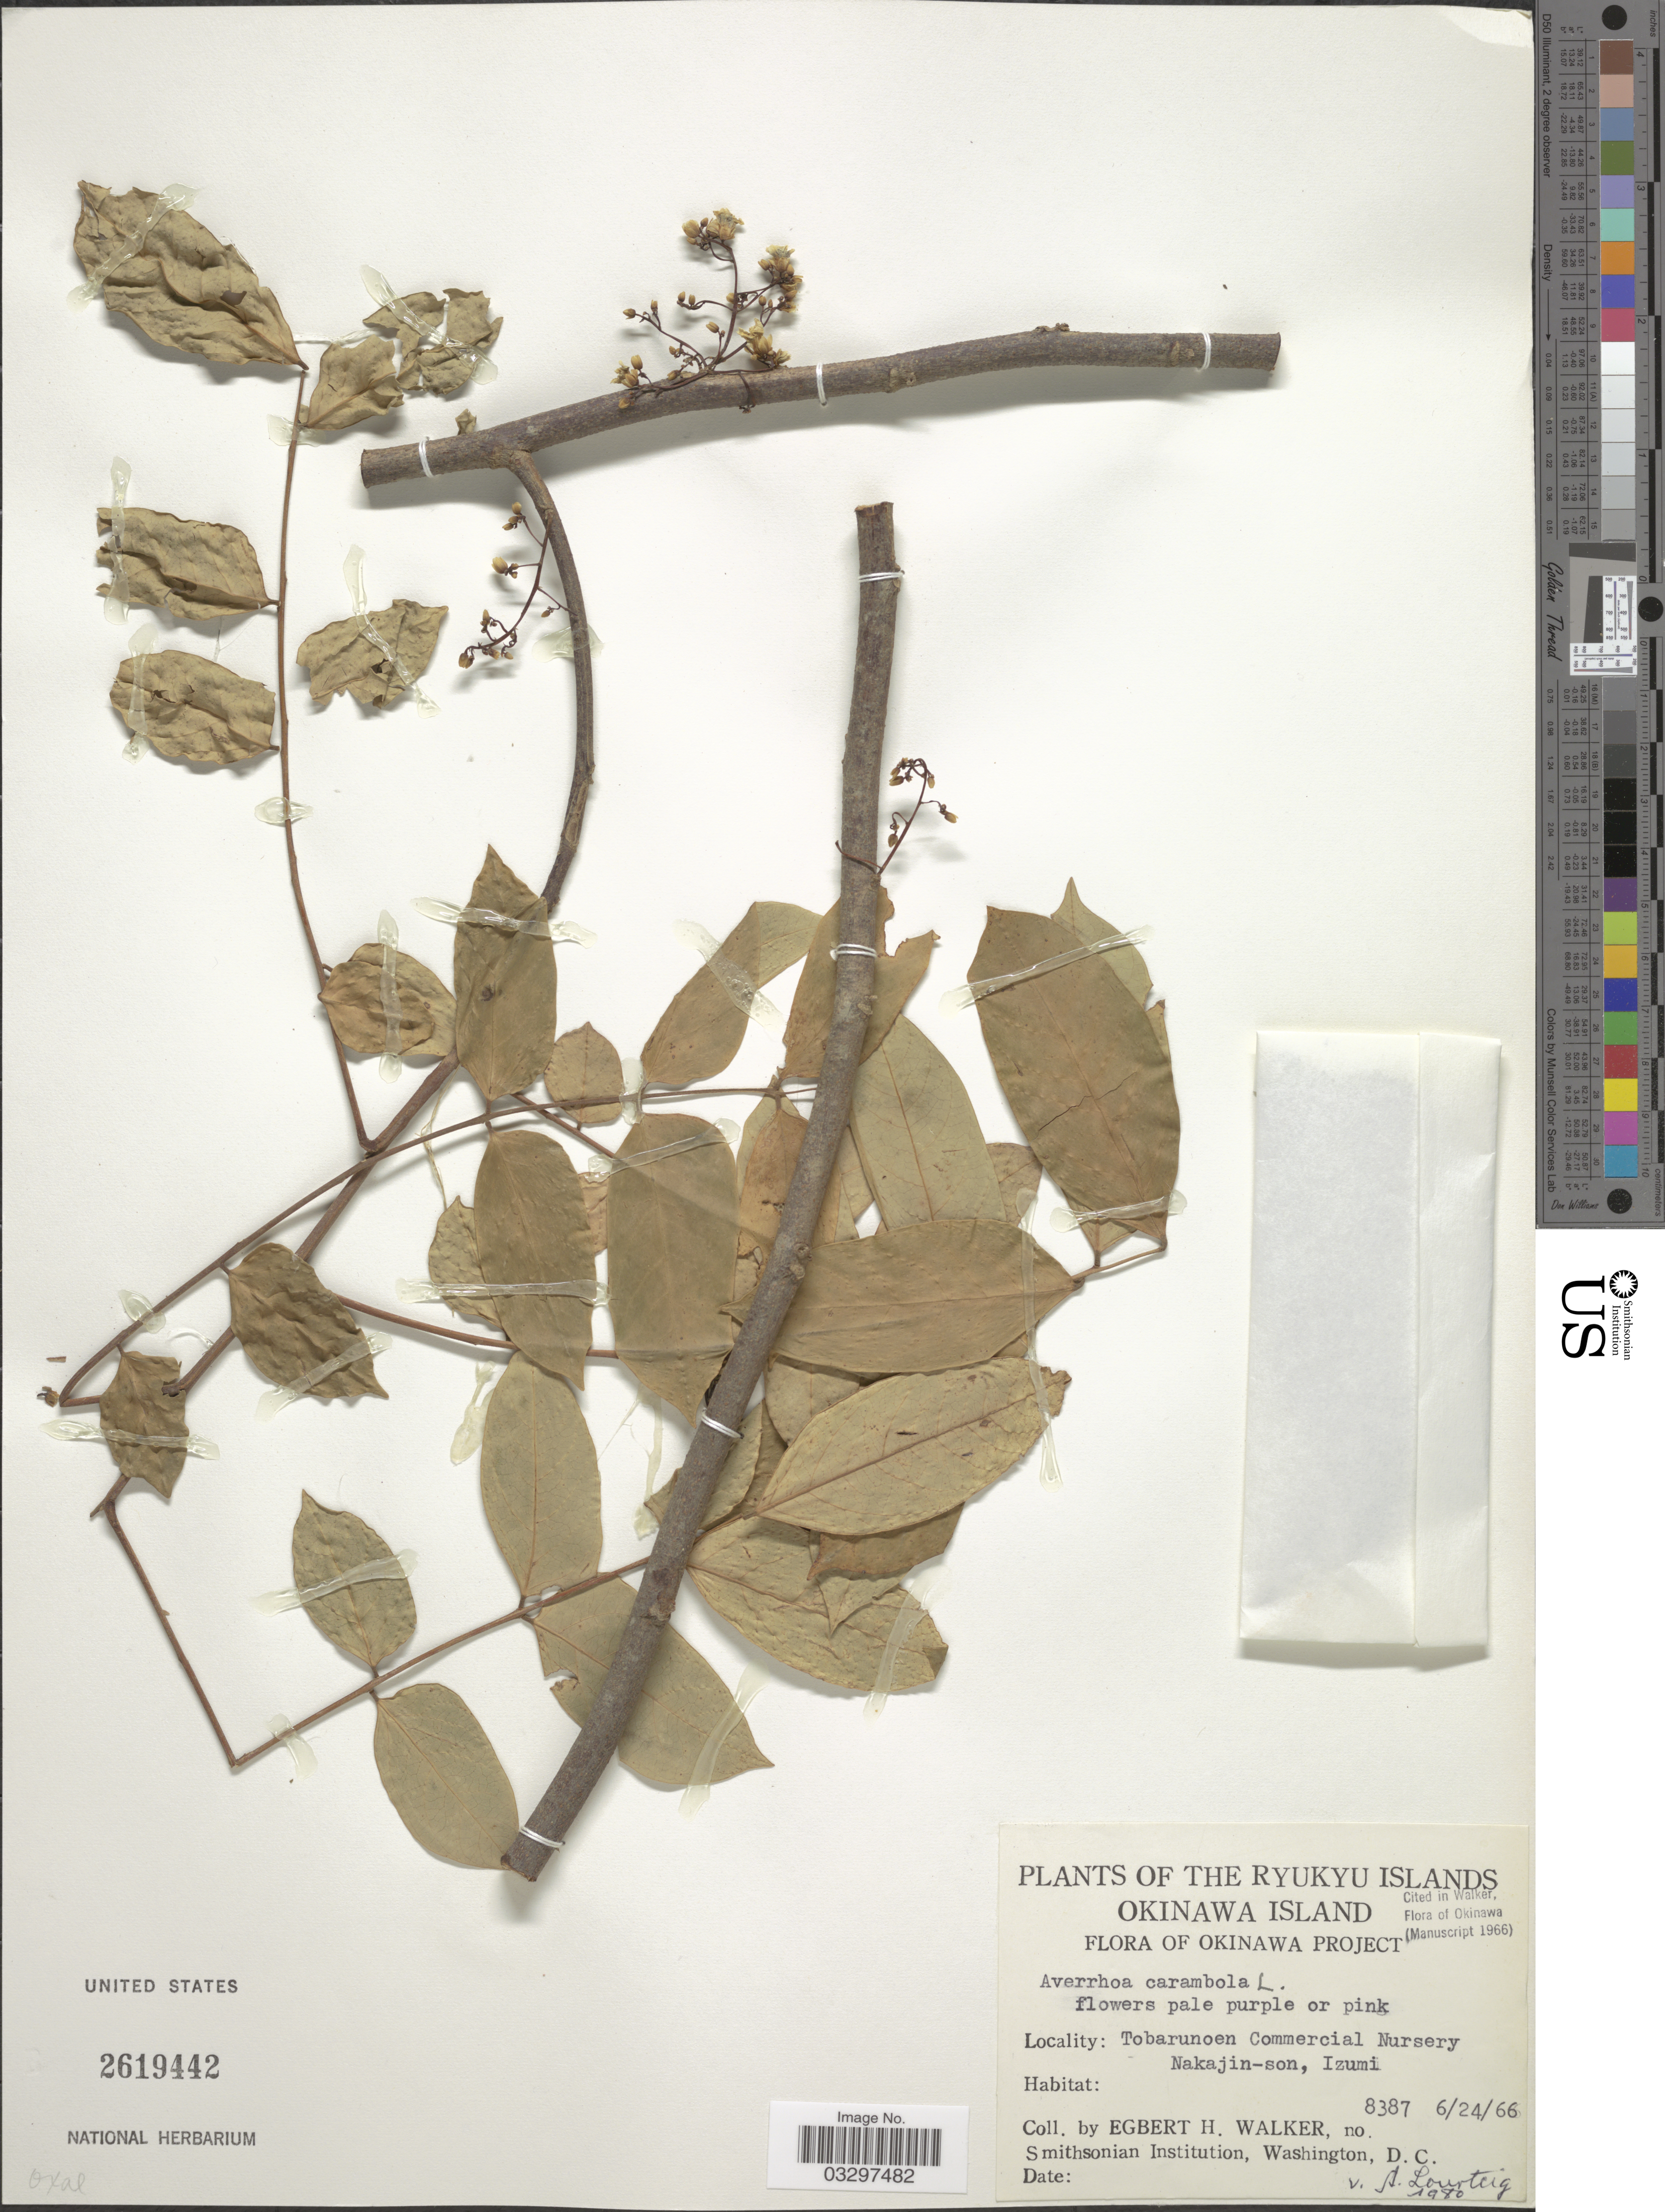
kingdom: Plantae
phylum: Tracheophyta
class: Magnoliopsida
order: Oxalidales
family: Oxalidaceae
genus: Averrhoa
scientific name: Averrhoa carambola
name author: L.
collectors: E. H. Walker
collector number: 8387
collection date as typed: Transcribed d/m/y: 24/6/66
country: Japan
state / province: Okinawa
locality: The Ryukyu Islands. Tobarunoen Commercial Nursery, Nakajin-son, Izumi.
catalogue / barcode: US 2619442